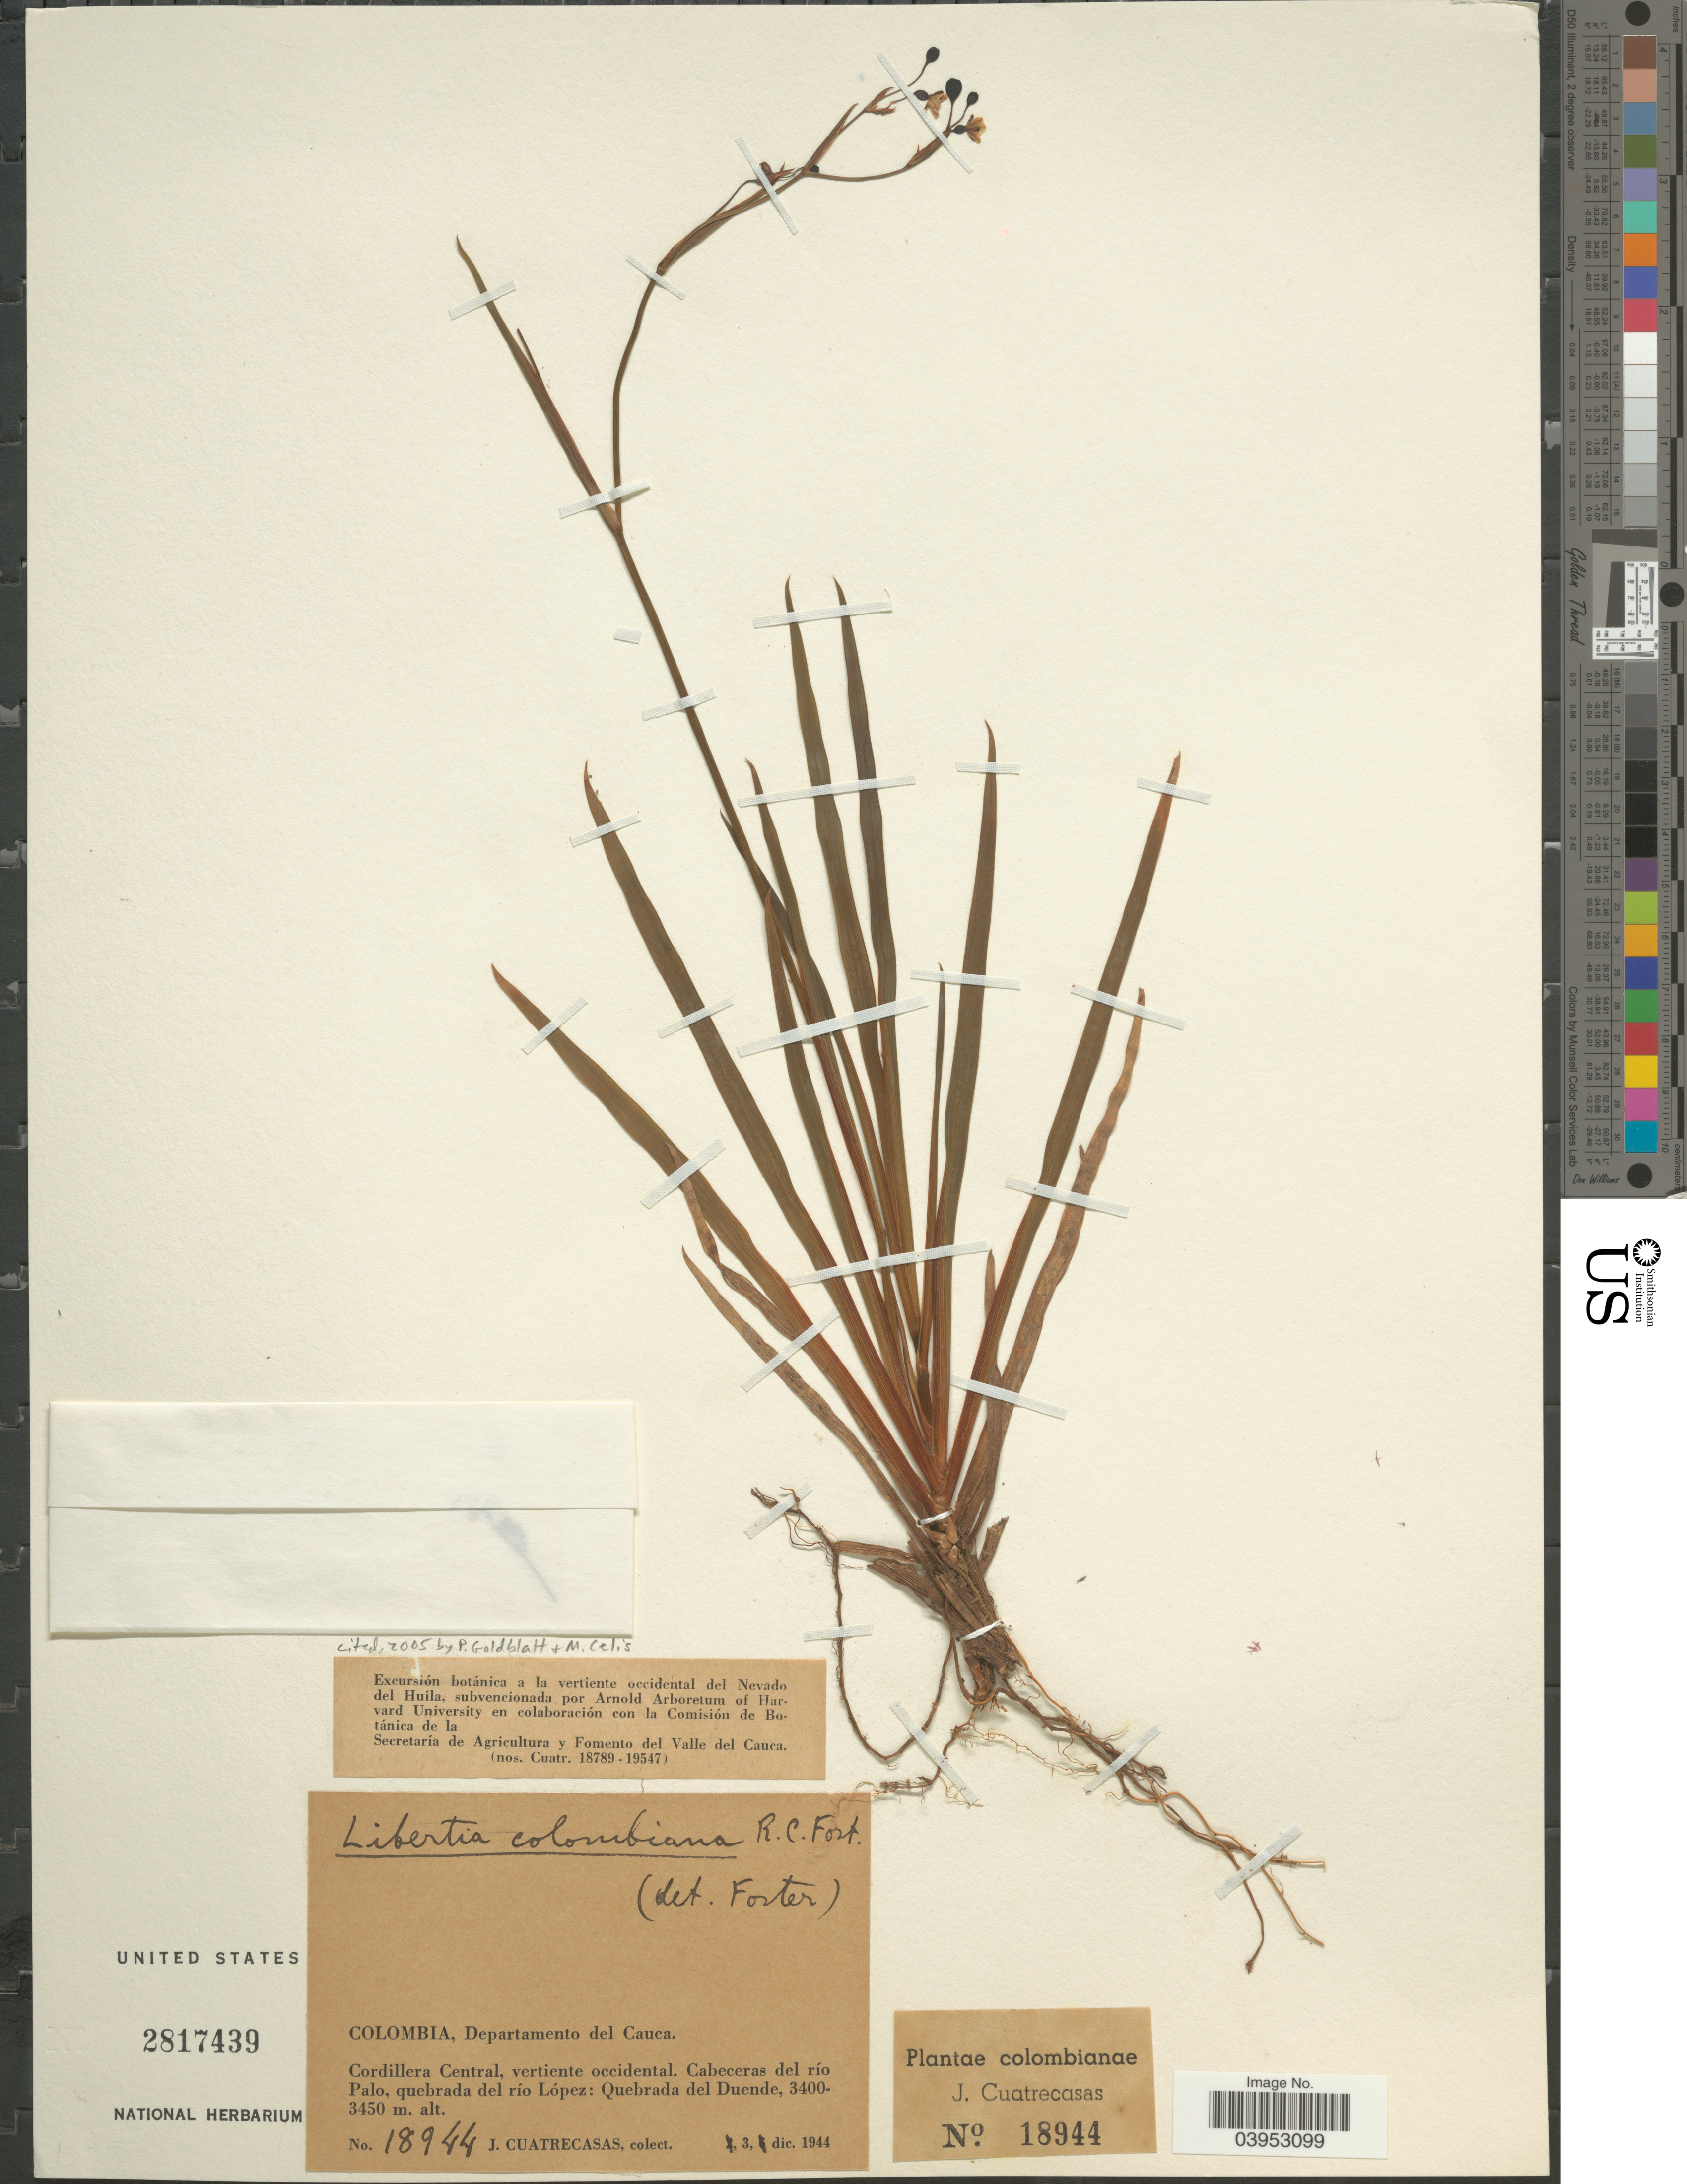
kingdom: Plantae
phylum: Tracheophyta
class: Liliopsida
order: Asparagales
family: Iridaceae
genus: Libertia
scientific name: Libertia colombiana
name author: R.C. Foster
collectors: J. Cuatrecasas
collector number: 18944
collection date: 1944-12-03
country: Colombia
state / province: Cauca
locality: Departamento del Cauca. Cordillera Central, vertiente occidental. Cabeceras del río Palo, quebrada del río López: Quebrada del Duende.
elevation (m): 3400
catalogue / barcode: US 2817439